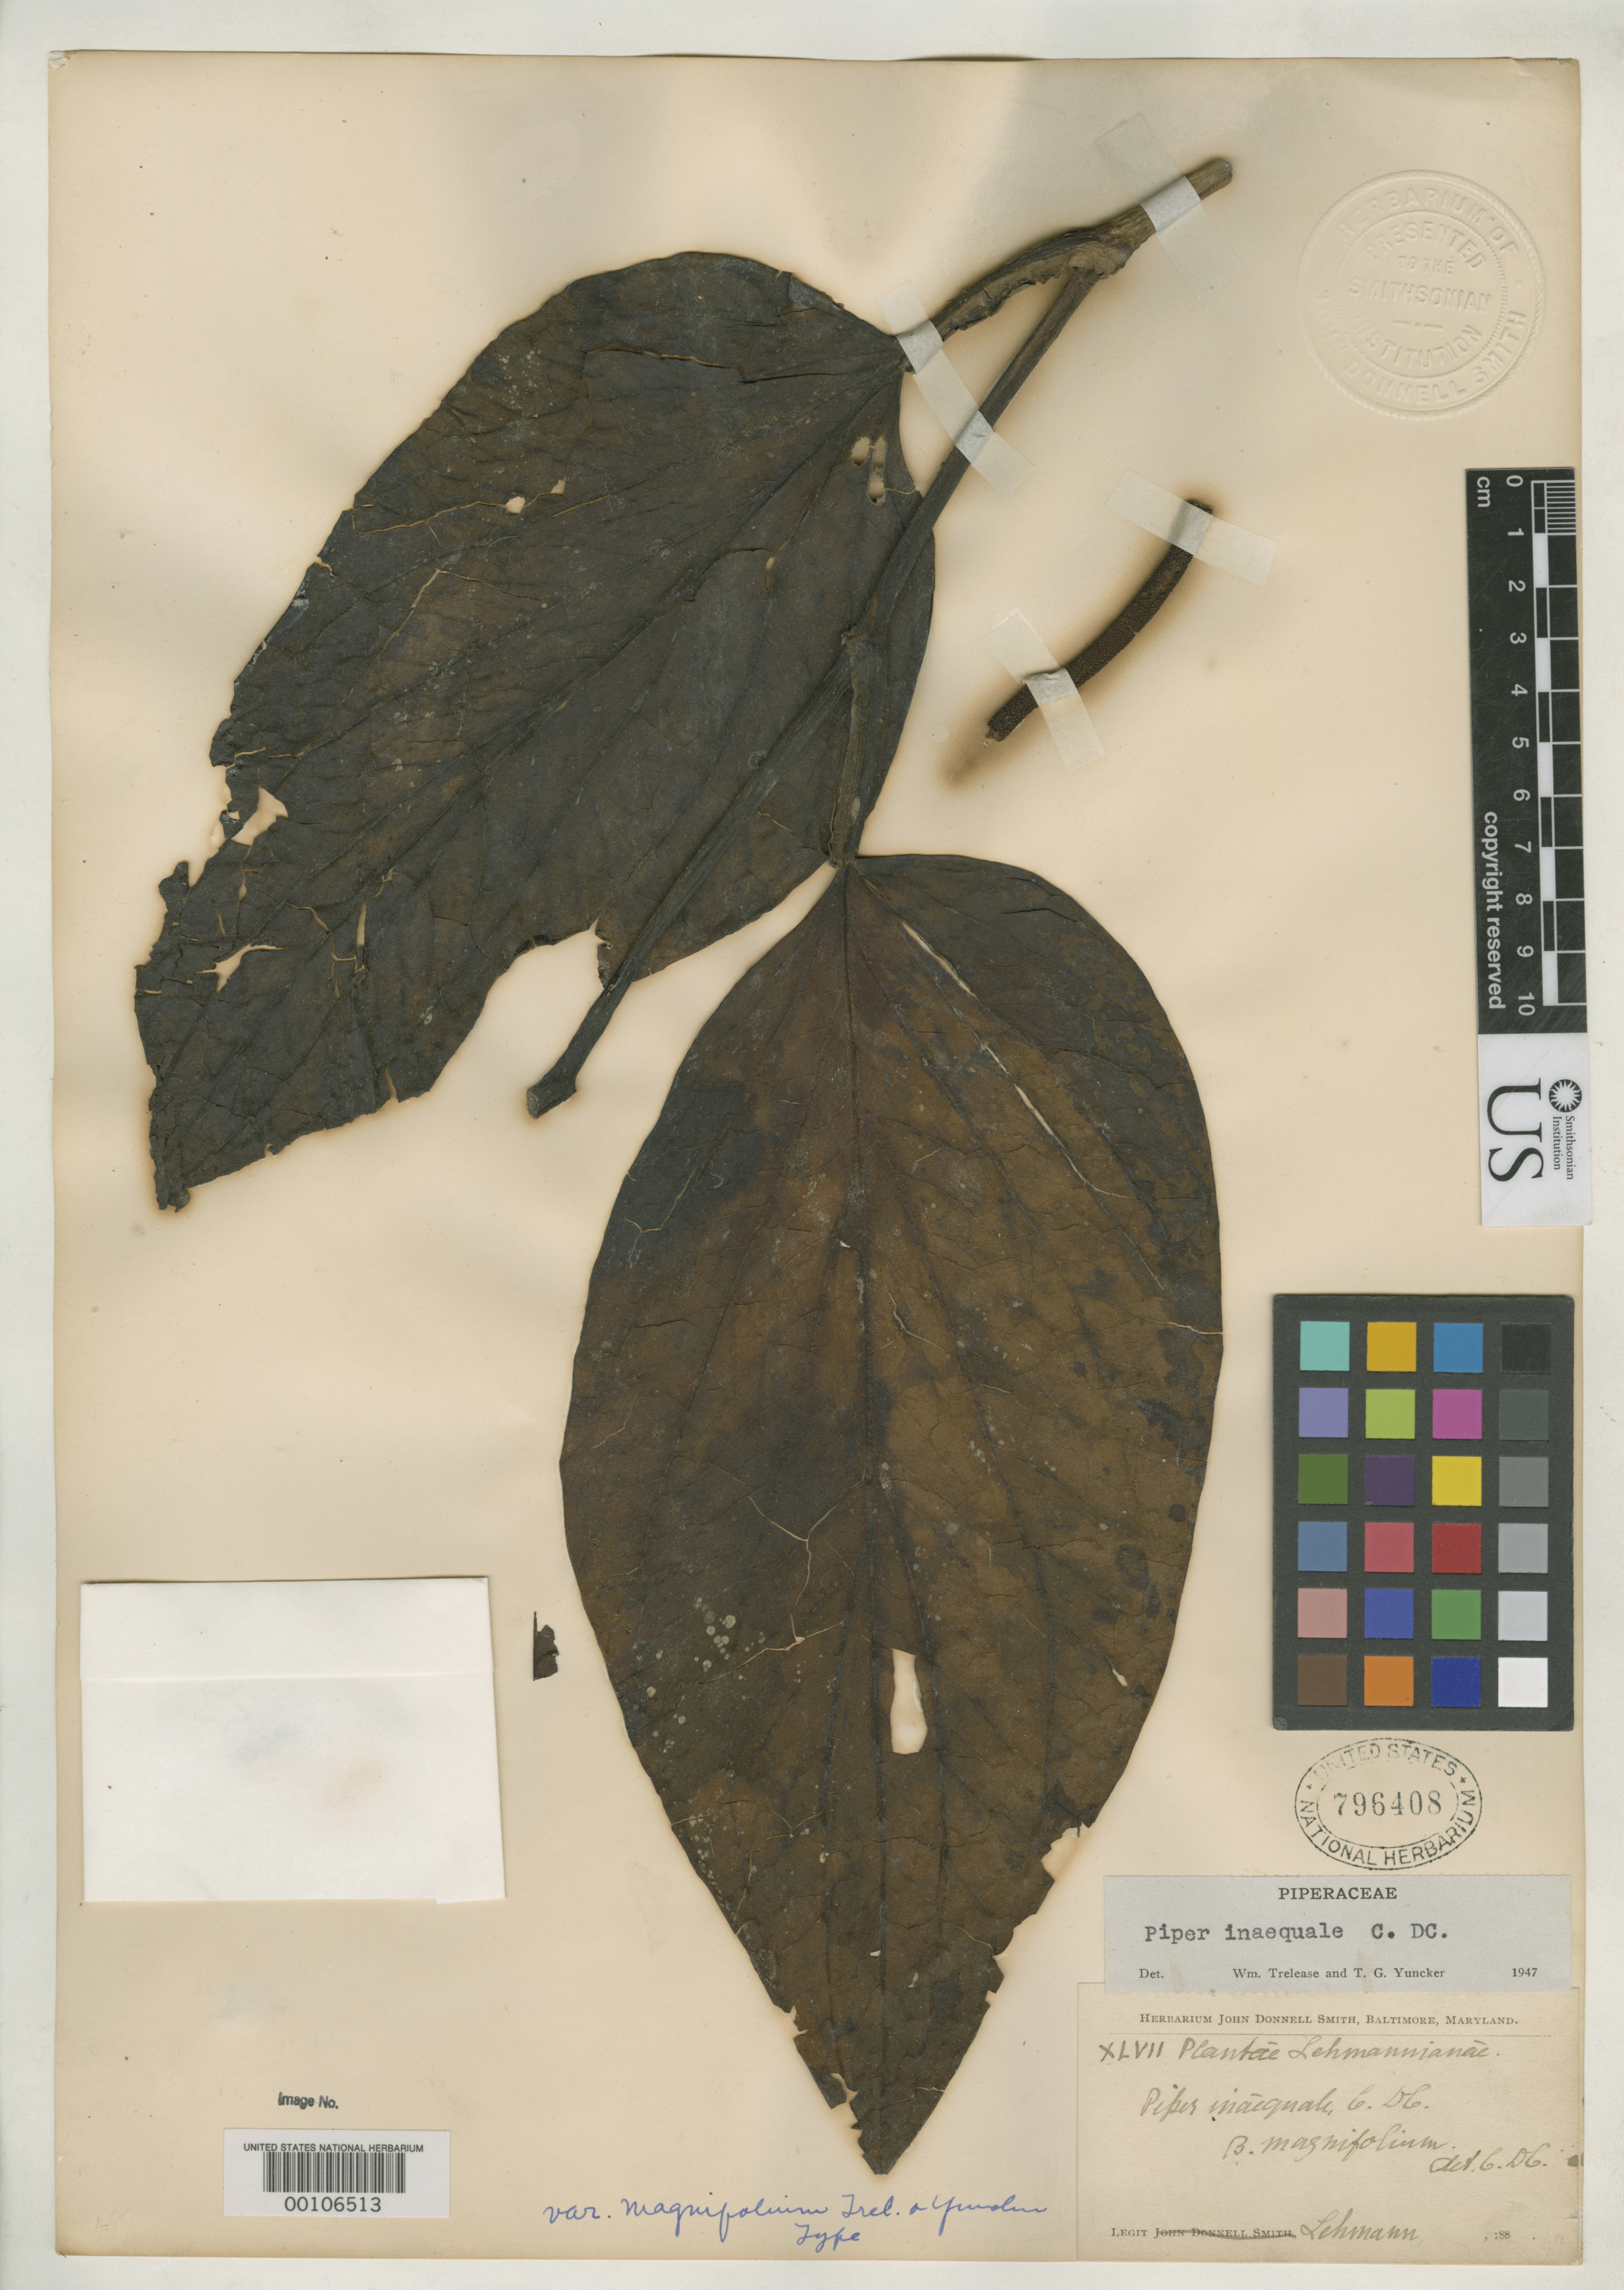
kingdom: Plantae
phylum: Tracheophyta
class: Magnoliopsida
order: Piperales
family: Piperaceae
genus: Piper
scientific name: Piper inaequale var. magnifolium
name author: Trel. & Yunck.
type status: Holotype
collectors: F. C. Lehmann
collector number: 47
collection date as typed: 188-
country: Colombia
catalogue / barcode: US 796408